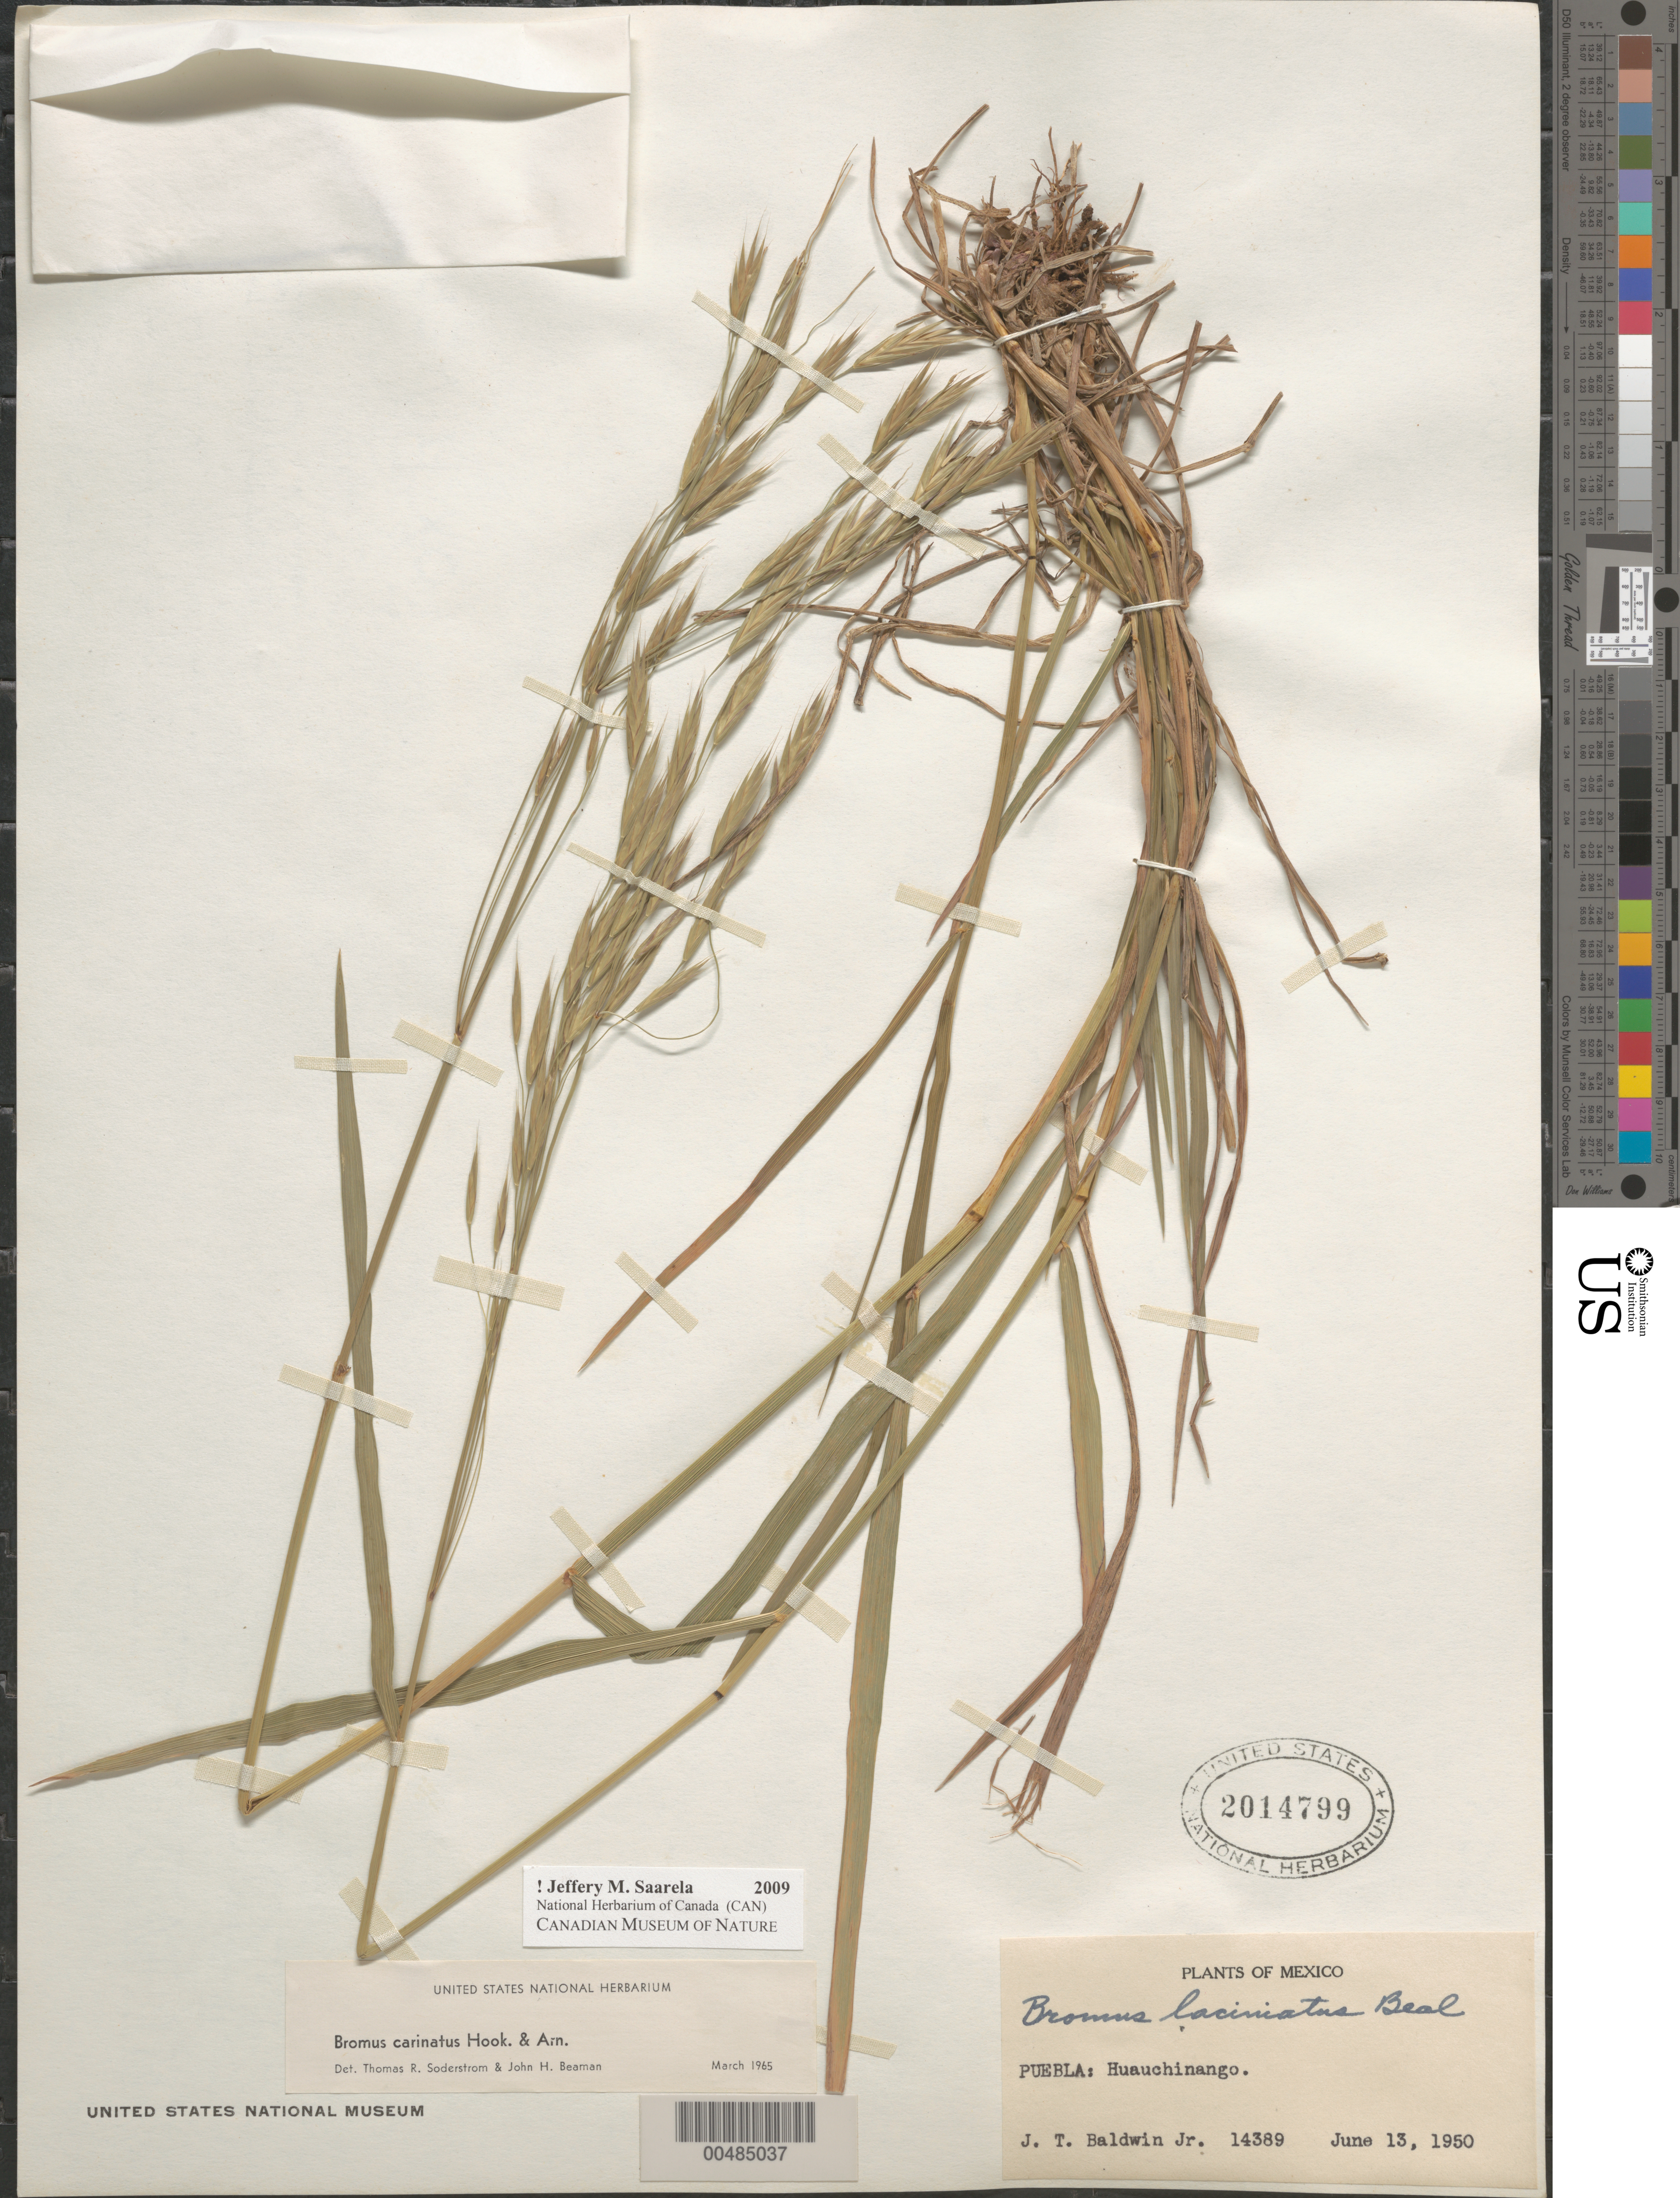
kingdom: Plantae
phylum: Tracheophyta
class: Liliopsida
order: Poales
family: Poaceae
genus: Bromus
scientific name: Bromus carinatus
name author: Hook. & Arn.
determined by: Soderstrom, T. R.; Beaman, J. H.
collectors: J. T. Baldwin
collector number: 14389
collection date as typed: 13 Jun 1950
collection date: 1950-06-13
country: Mexico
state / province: Puebla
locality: Huauchinango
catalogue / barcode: US 2014799